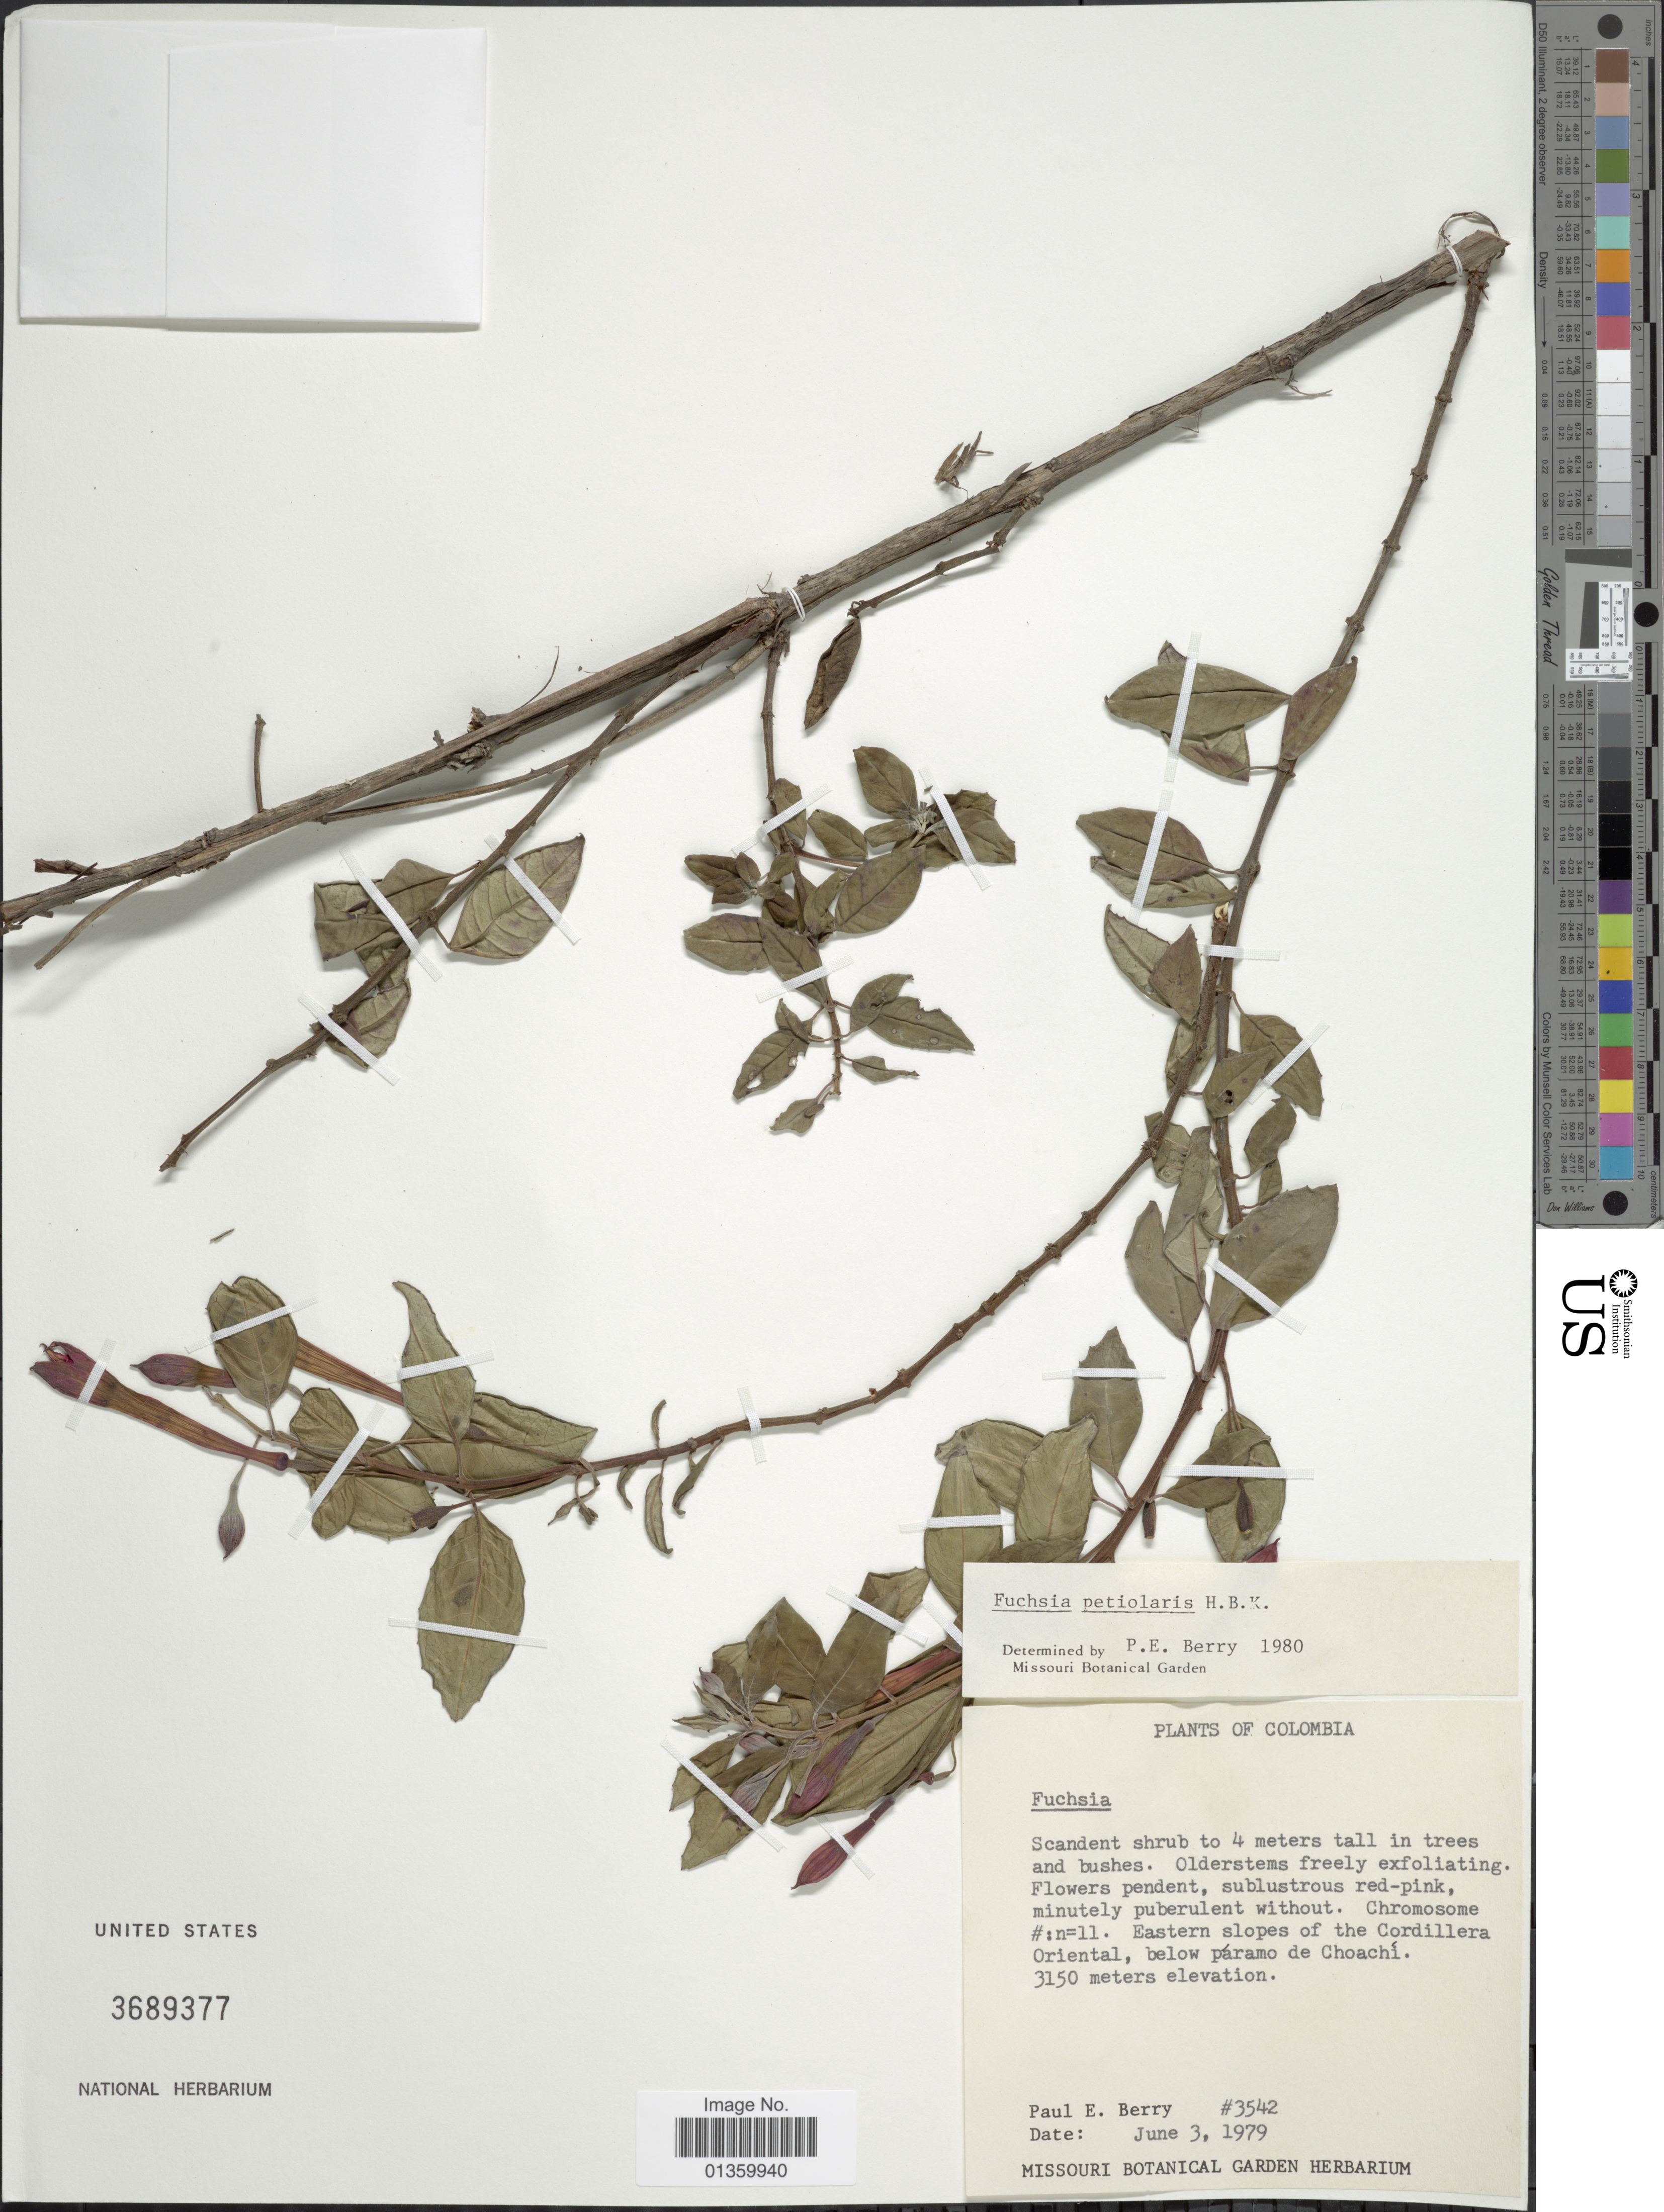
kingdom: Plantae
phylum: Tracheophyta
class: Magnoliopsida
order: Myrtales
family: Onagraceae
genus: Fuchsia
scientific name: Fuchsia petiolaris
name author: Kunth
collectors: P. E. Berry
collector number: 3542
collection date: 1979-06-03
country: Colombia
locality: Eastern slopes of the Cordillera Oriental, below páramo de Choachi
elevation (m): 3150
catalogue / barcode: US 3689377